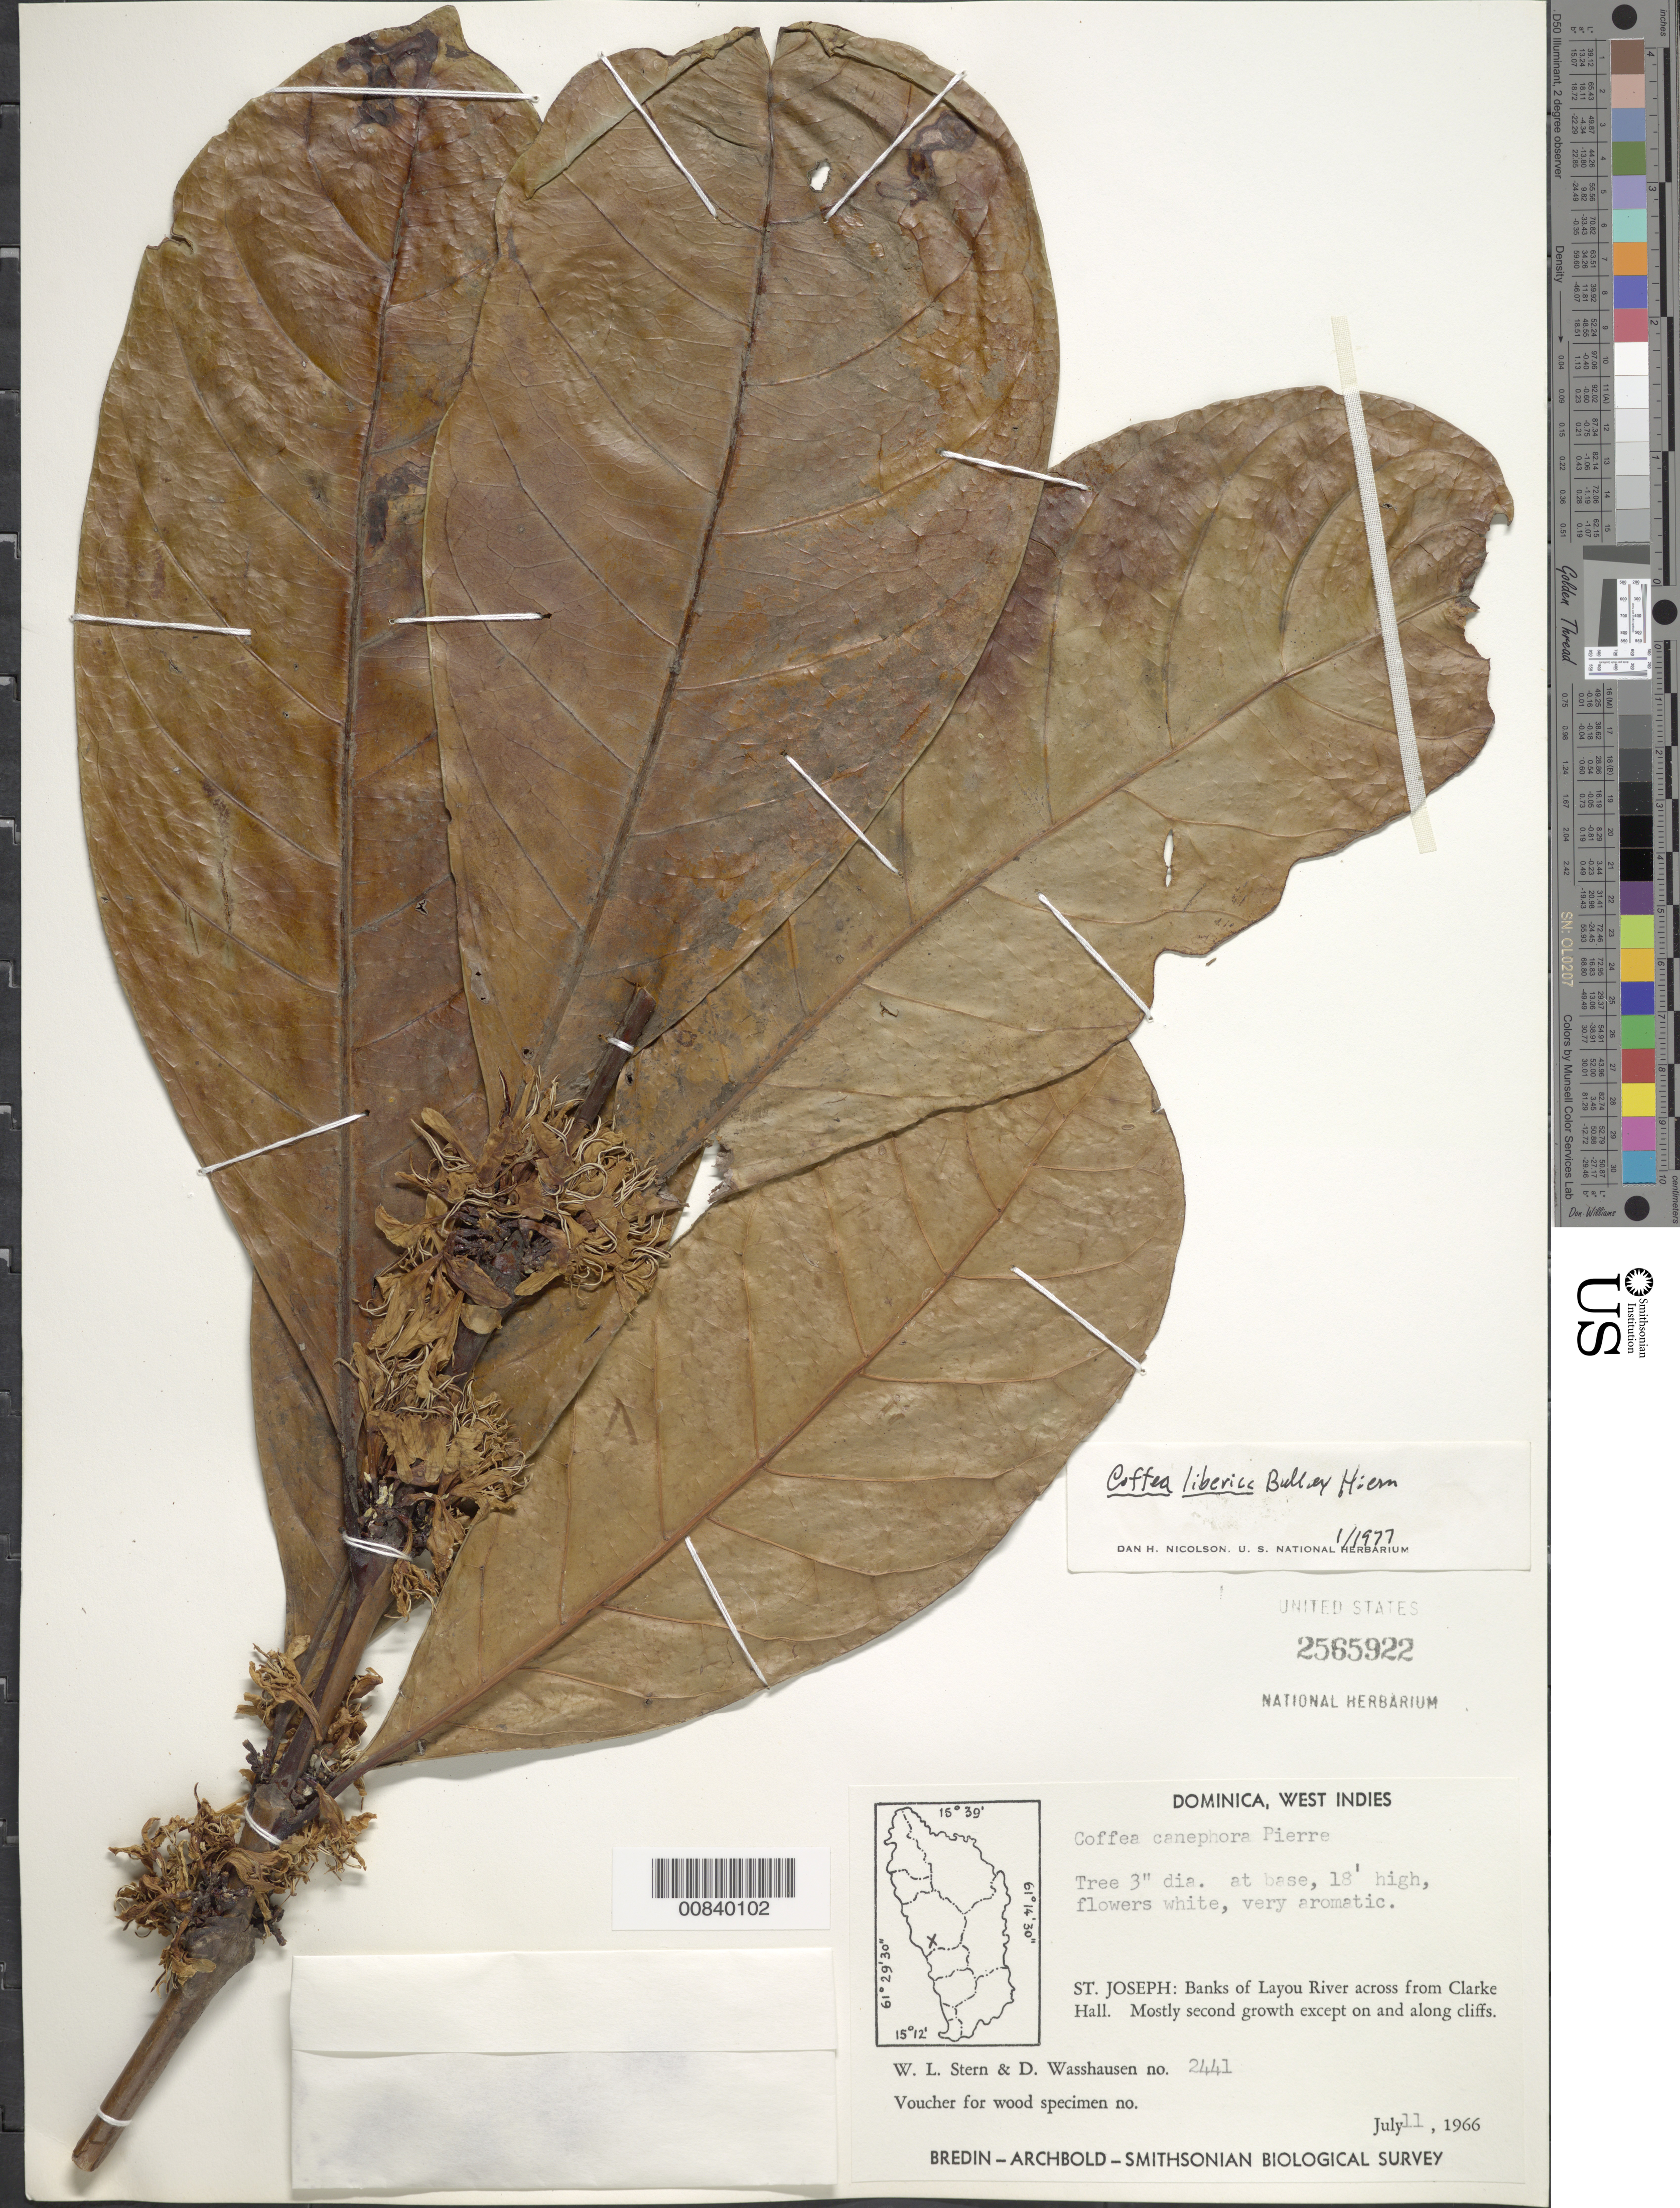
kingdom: Plantae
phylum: Tracheophyta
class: Magnoliopsida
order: Gentianales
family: Rubiaceae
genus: Coffea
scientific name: Coffea liberica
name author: Hiern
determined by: Nicolson, Dan H.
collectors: W. L. Stern & D. C. Wasshausen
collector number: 2441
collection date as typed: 11 Jul 1966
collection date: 1966-07-11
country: Dominica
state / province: St. Joseph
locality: Banks of Layou River across from Clarke Hall.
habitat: Mostly second growth except on and along cliffs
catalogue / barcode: US 2565922